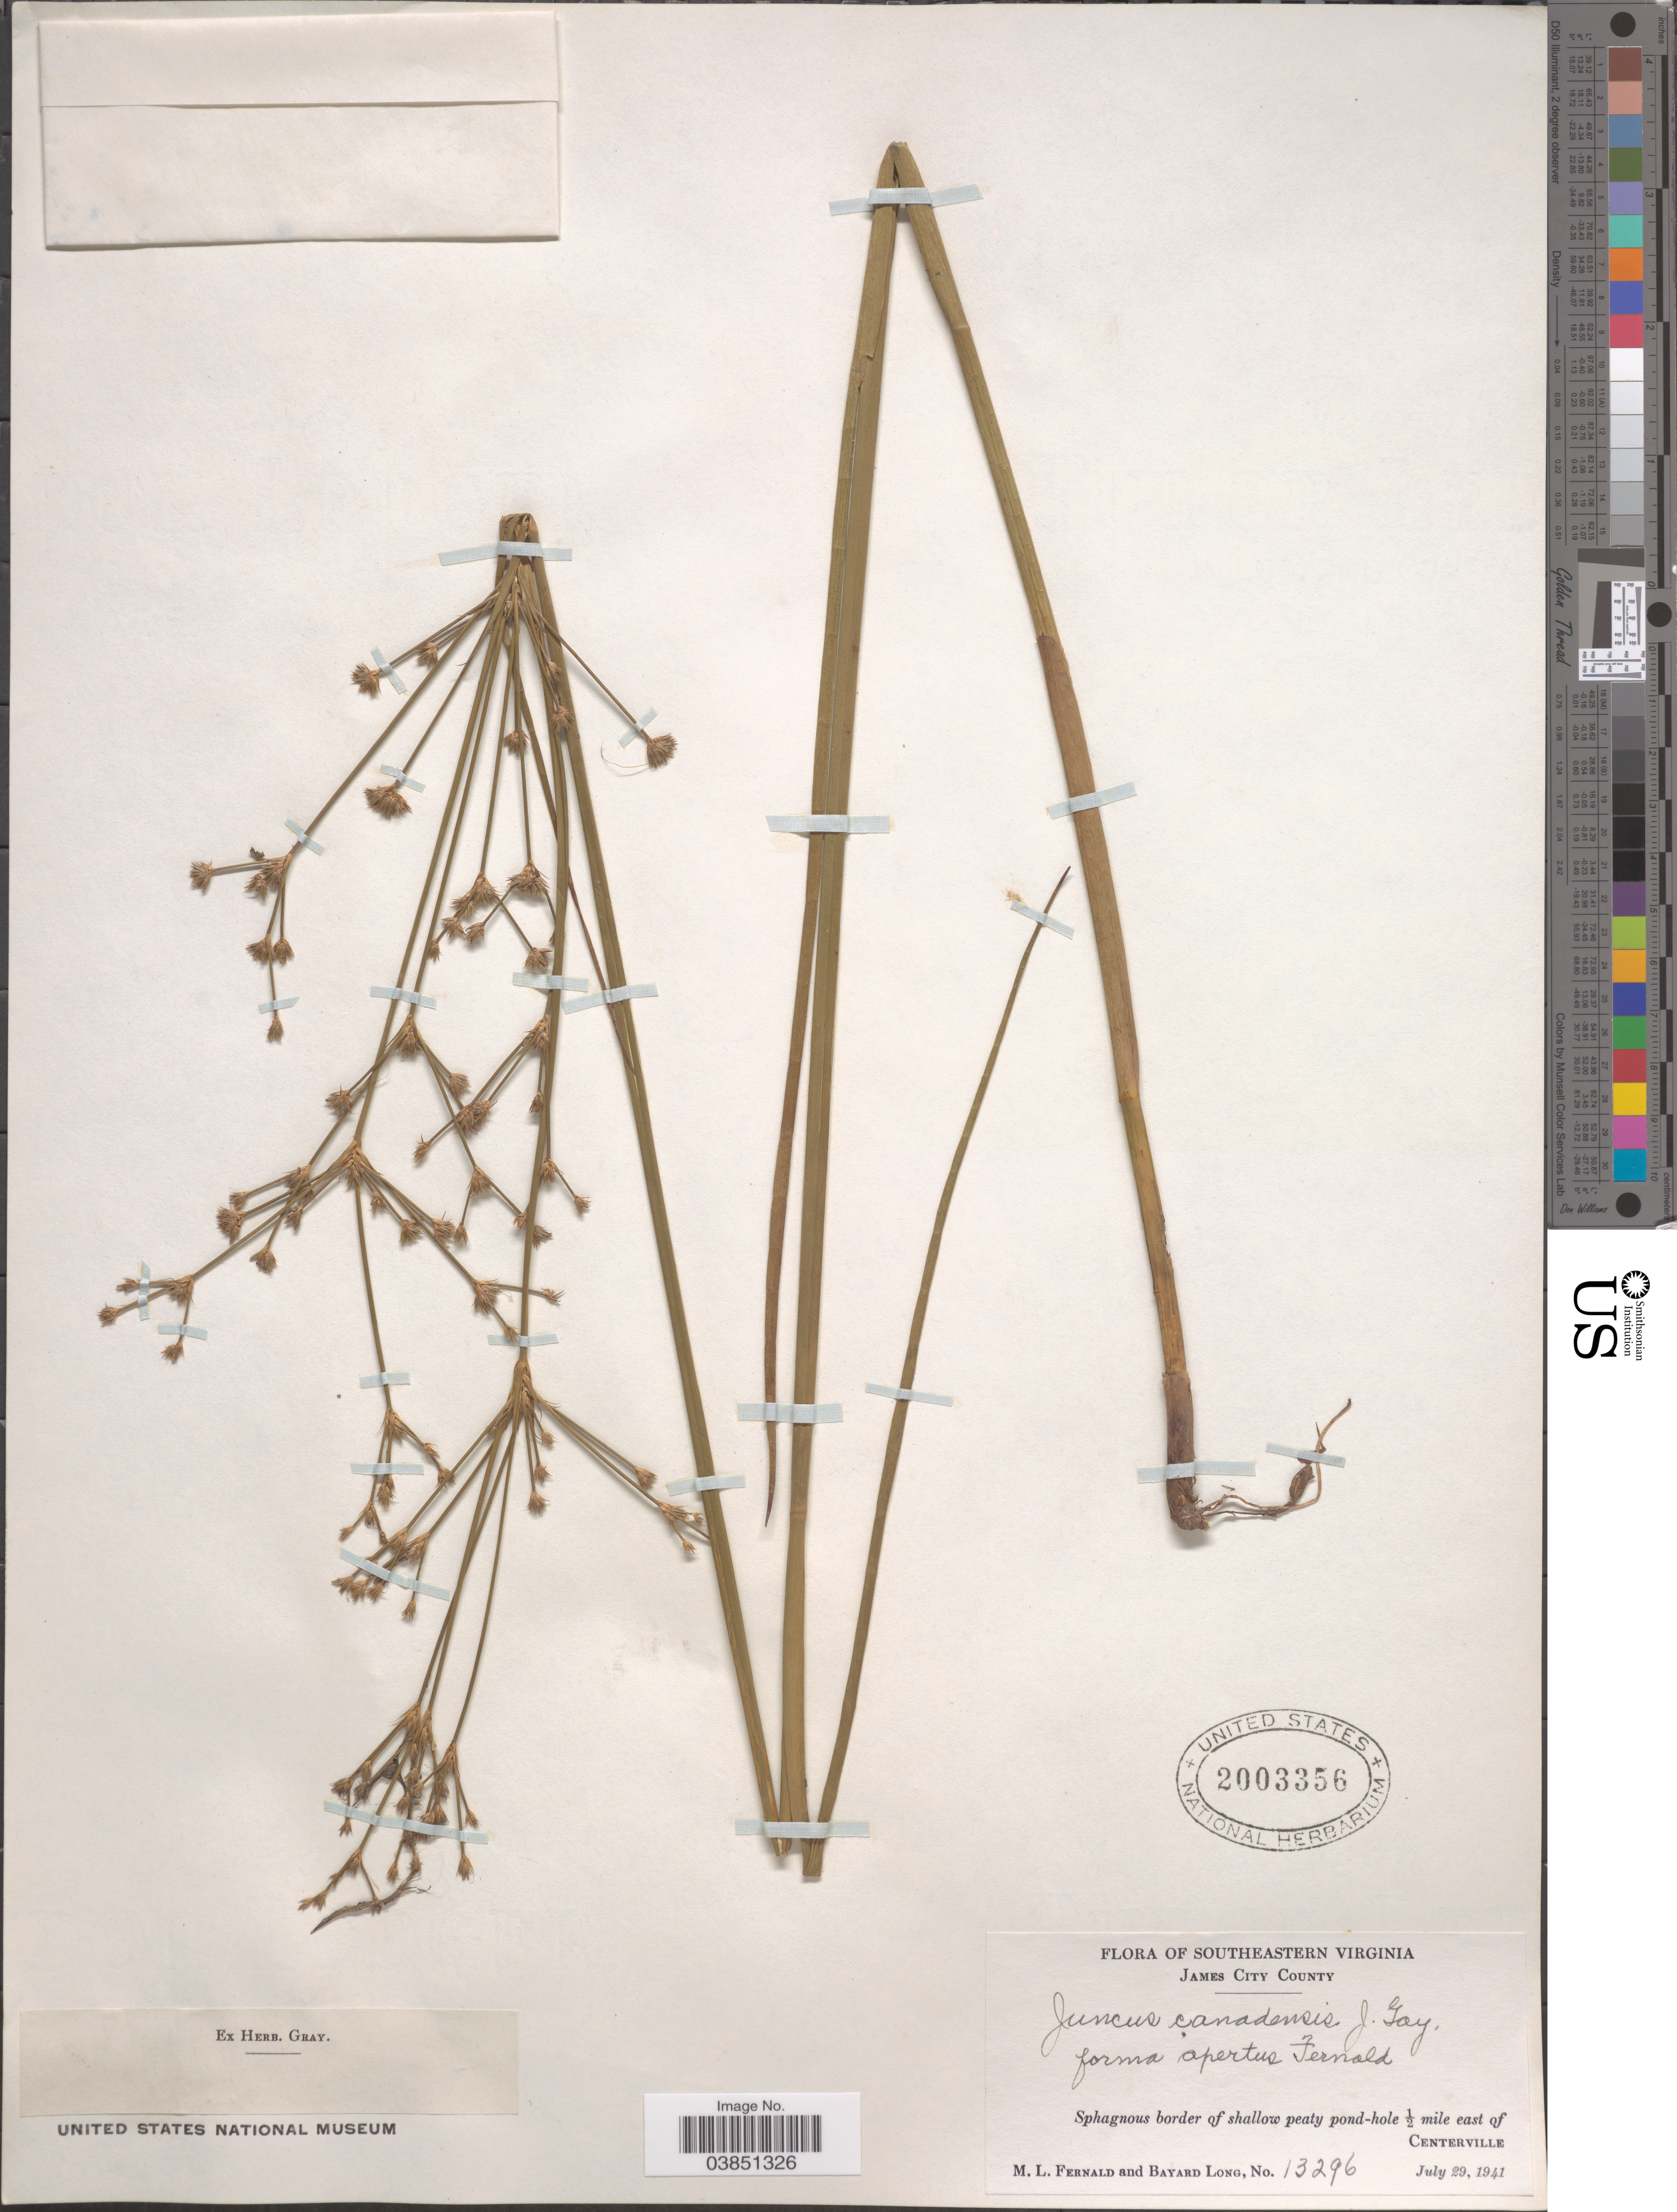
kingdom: Plantae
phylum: Tracheophyta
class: Liliopsida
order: Poales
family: Juncaceae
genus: Juncus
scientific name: Juncus canadensis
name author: J. Gay ex Laharpe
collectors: M. L. Fernald & B. Long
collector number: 13296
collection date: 1941-07-29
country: United States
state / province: Virginia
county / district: James City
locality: Southeastern Virginia. James City County. Sphagnous border of shallow peaty pond-hole ½ mile east of Centerville.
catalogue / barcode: US 2003356